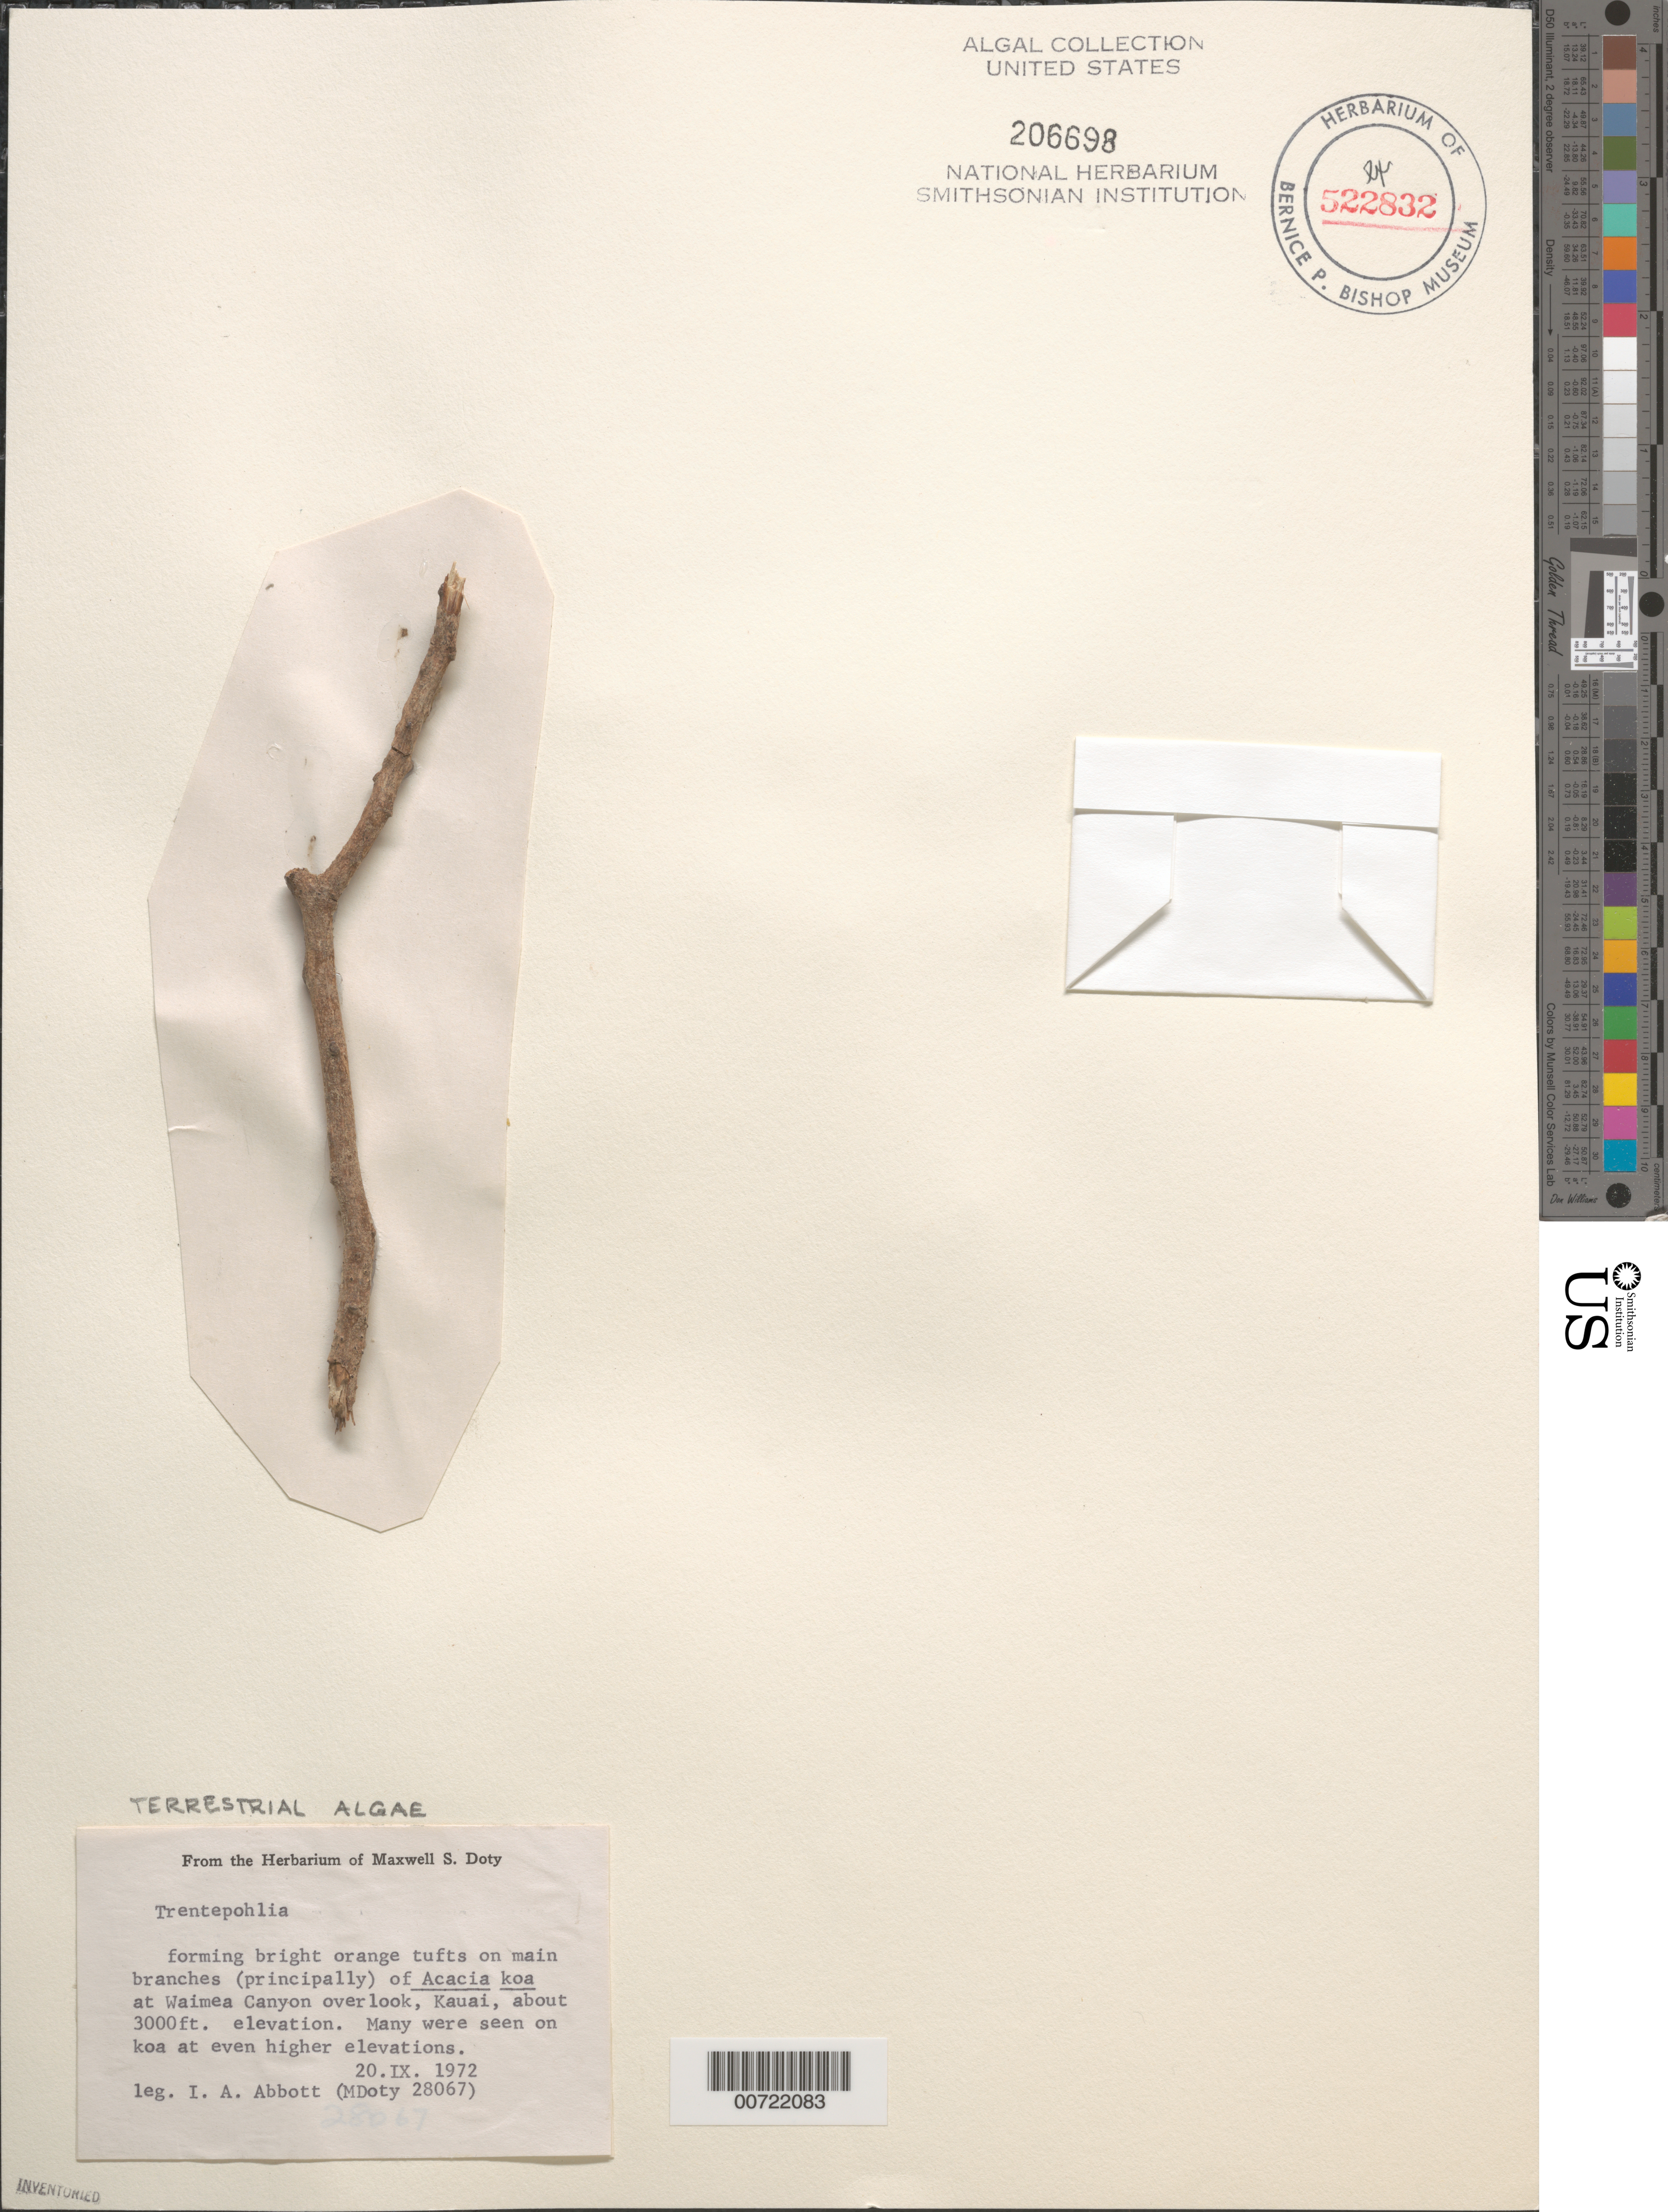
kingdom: Plantae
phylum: Chlorophyta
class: Ulvophyceae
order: Trentepohliales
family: Trentepohliaceae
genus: Trentepohlia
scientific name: Trentepohlia sp.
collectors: I. A. Abbott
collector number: MSD 28067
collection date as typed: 20 Sep 1972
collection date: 1972-09-20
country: United States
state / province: Hawaii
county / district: Kauai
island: Kaua'i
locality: Waimea Canyon overlook, ca. 3000 ft. elevation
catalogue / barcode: US 206698